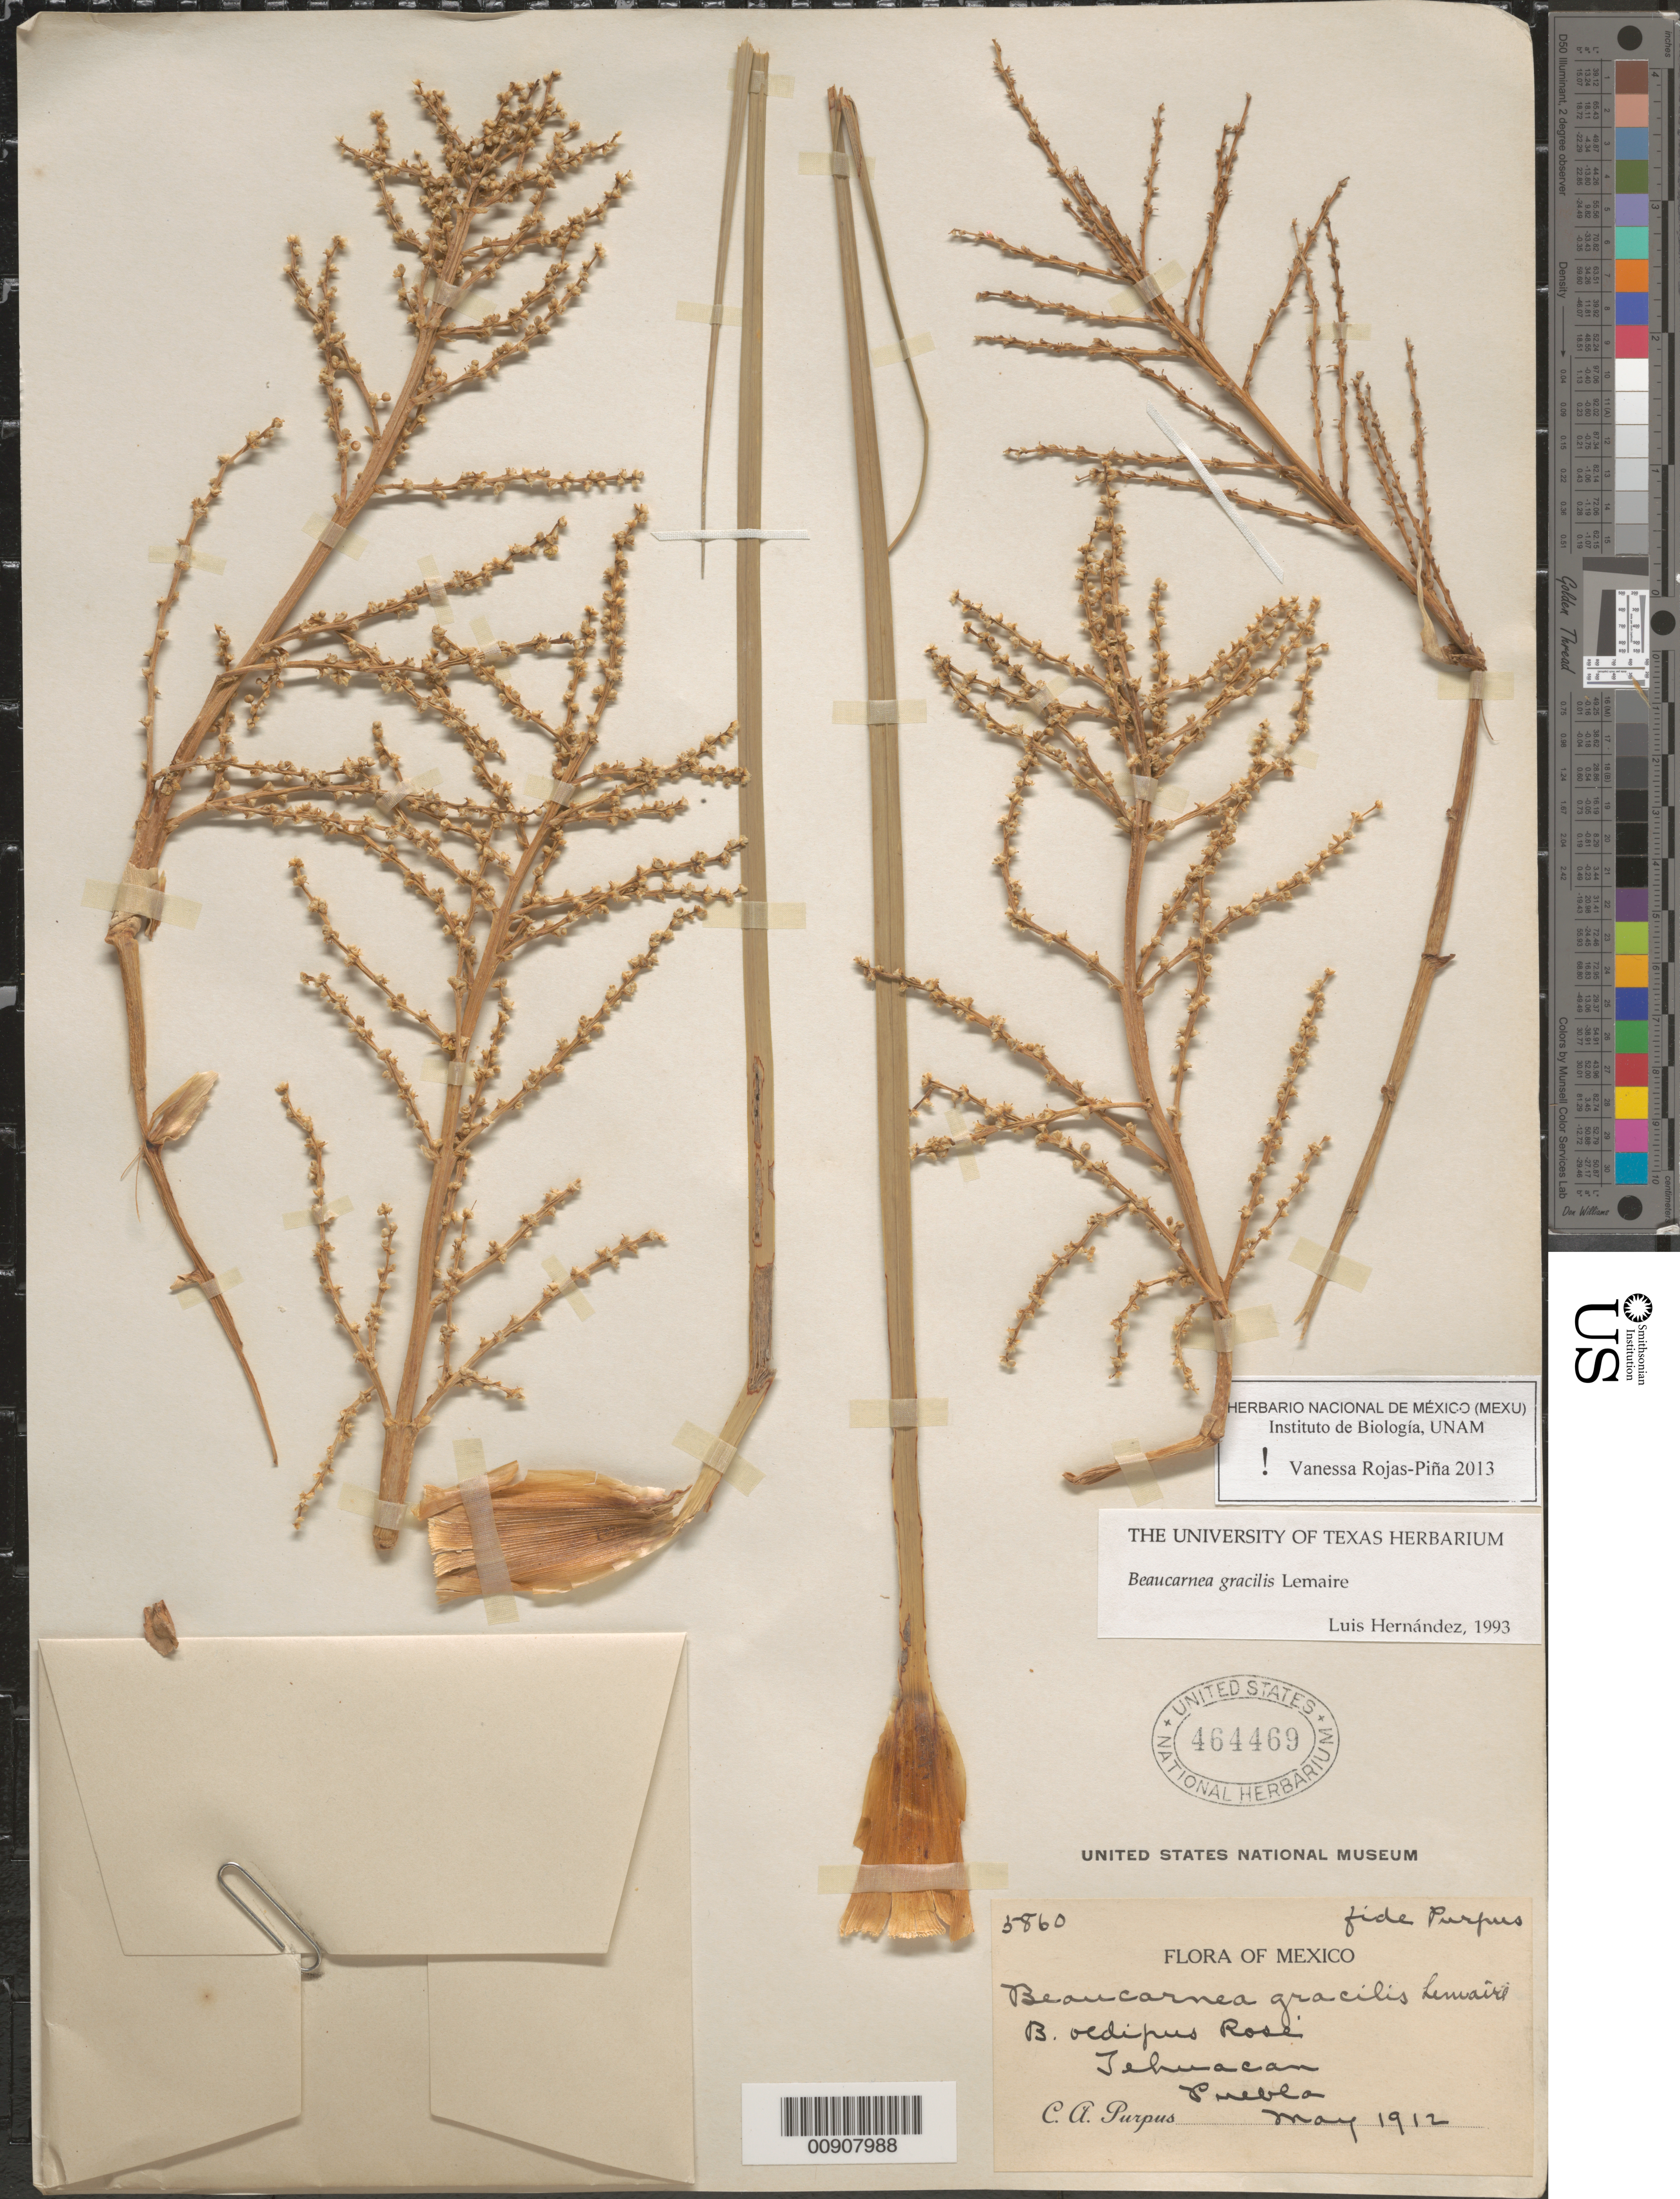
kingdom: Plantae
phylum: Tracheophyta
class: Liliopsida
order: Asparagales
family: Asparagaceae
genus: Beaucarnea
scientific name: Beaucarnea gracilis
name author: Lem.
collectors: C. A. Purpus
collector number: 5860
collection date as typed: May 1912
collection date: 1912-05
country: Mexico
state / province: Puebla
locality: Tehuacán, Puebla.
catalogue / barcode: US 464469